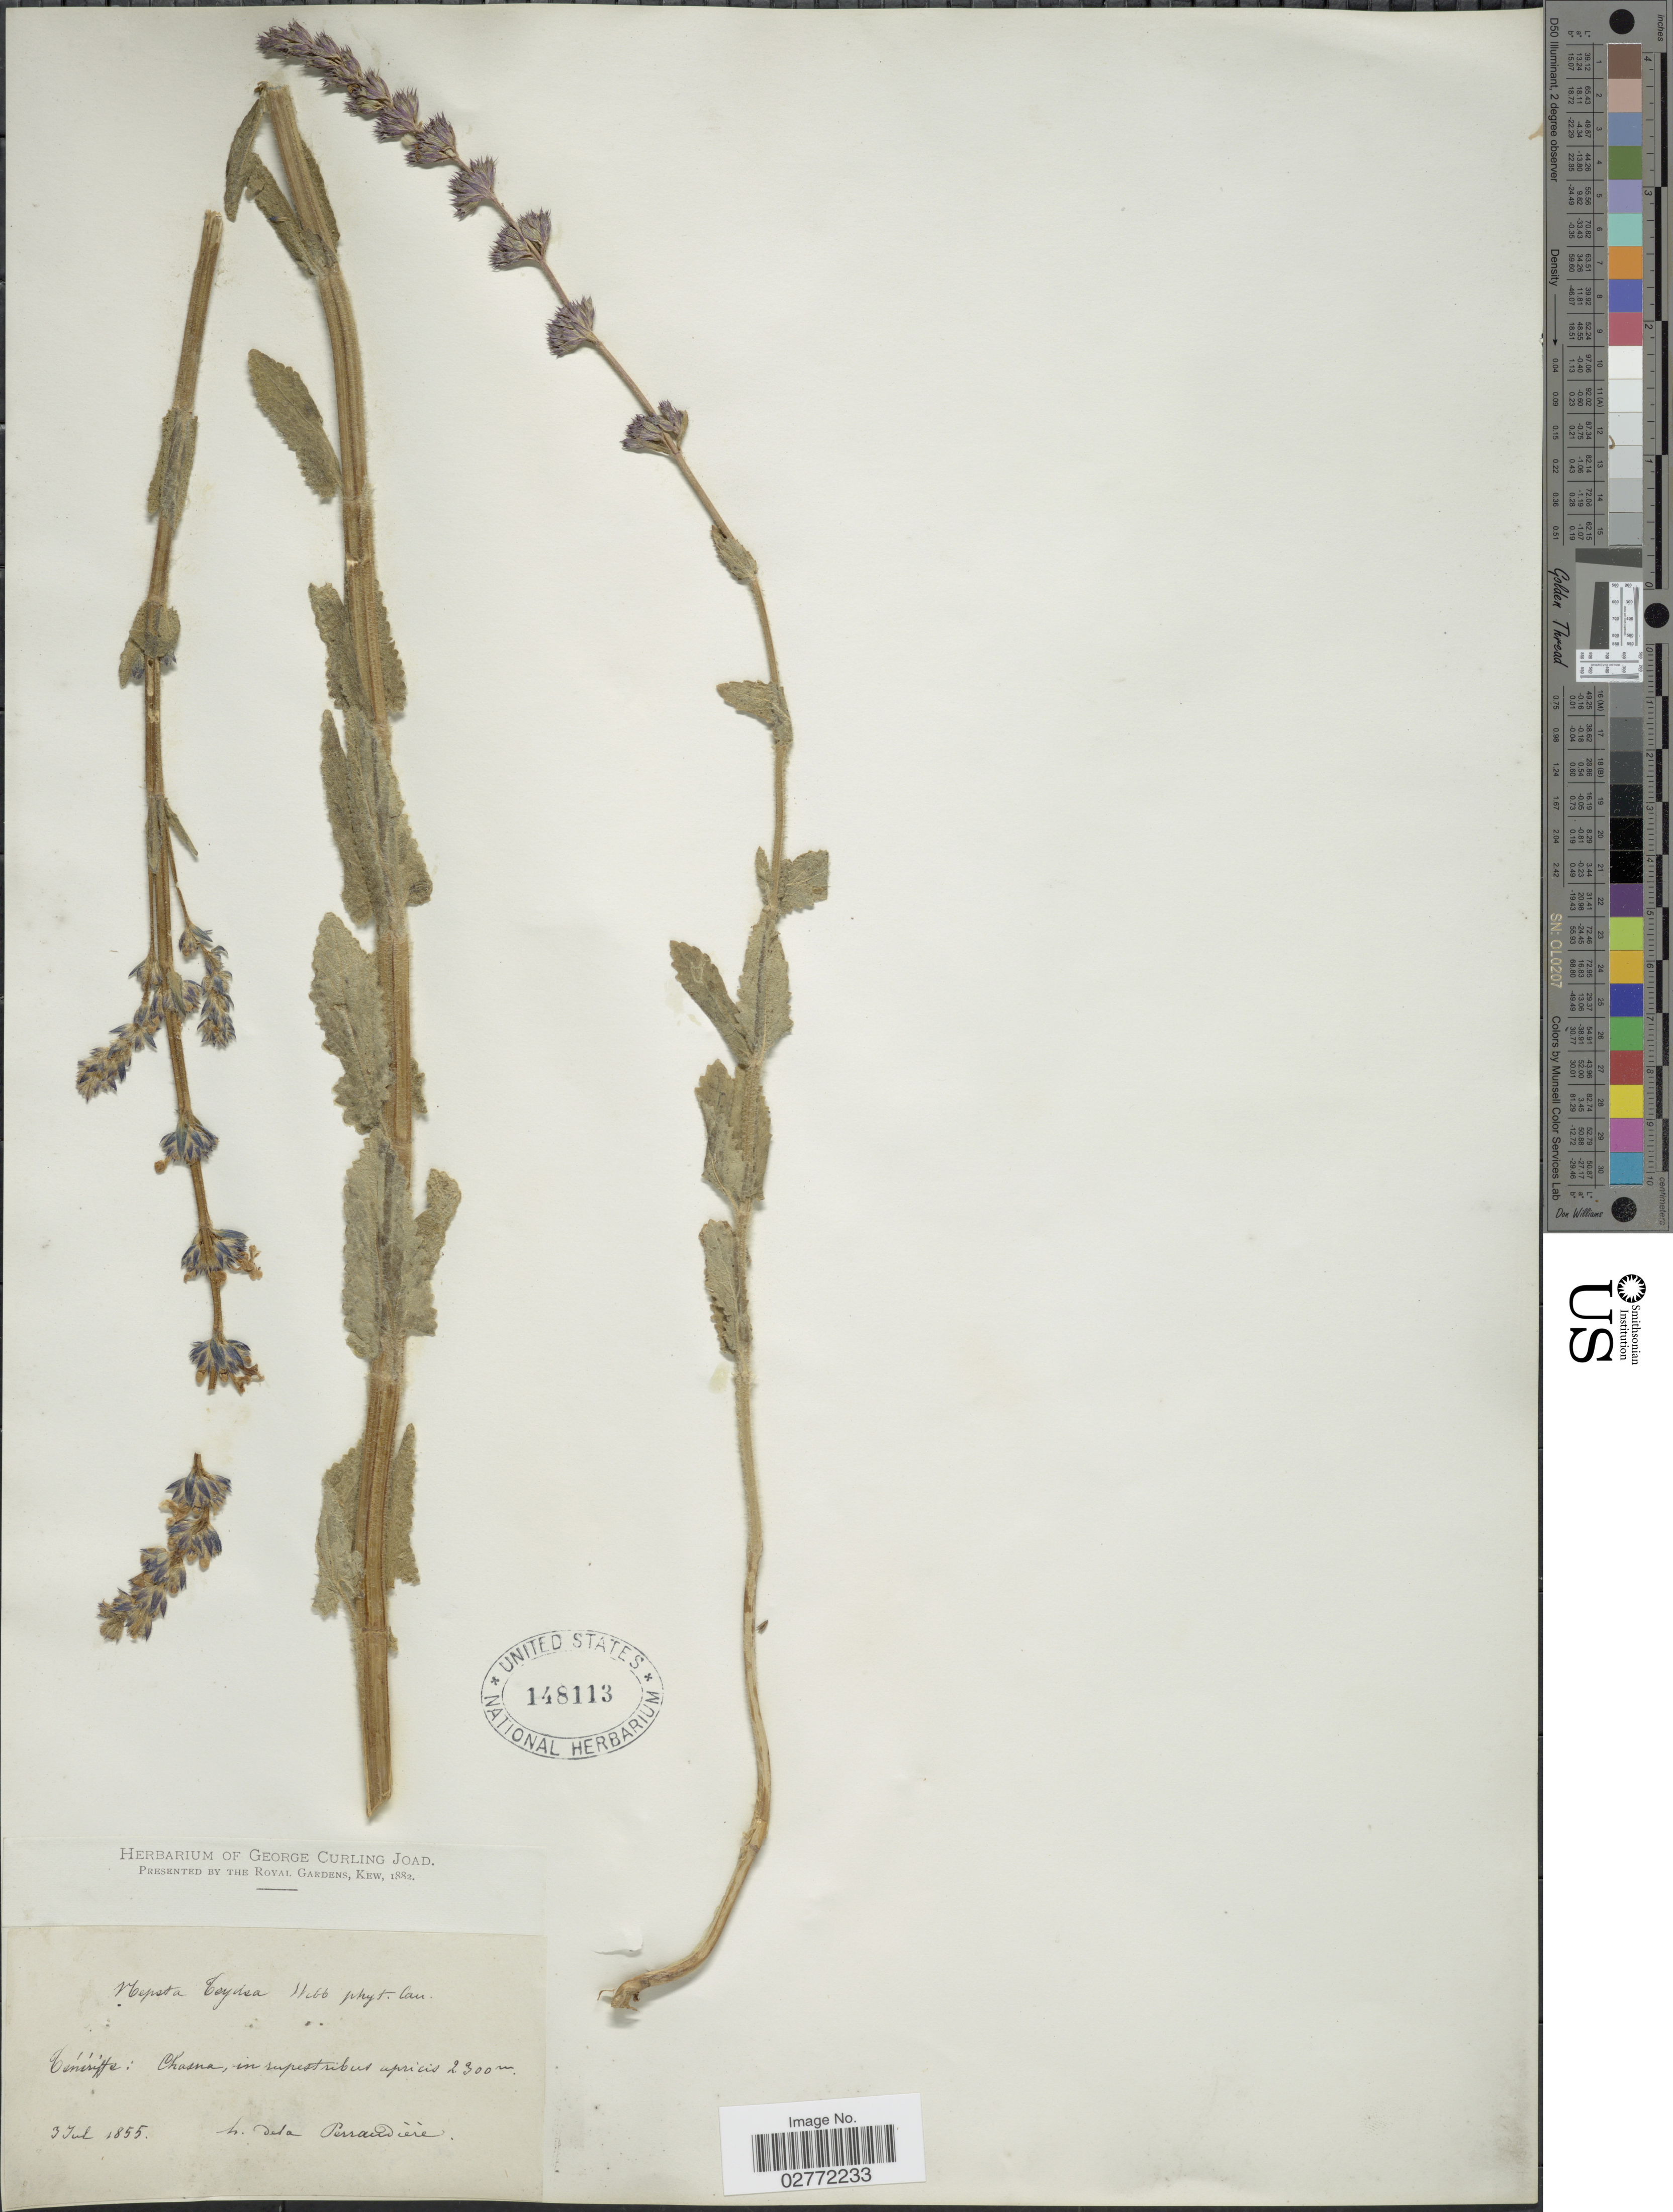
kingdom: Plantae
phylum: Tracheophyta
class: Magnoliopsida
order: Lamiales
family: Lamiaceae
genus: Nepeta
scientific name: Nepeta teydea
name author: D.A. Webb & Berthel.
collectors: H. de la Perraudière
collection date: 1855-07-03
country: Spain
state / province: Canarias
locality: Ténériffe: Chasna, in rupestribus apricus.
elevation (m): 2300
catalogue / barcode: US 148113